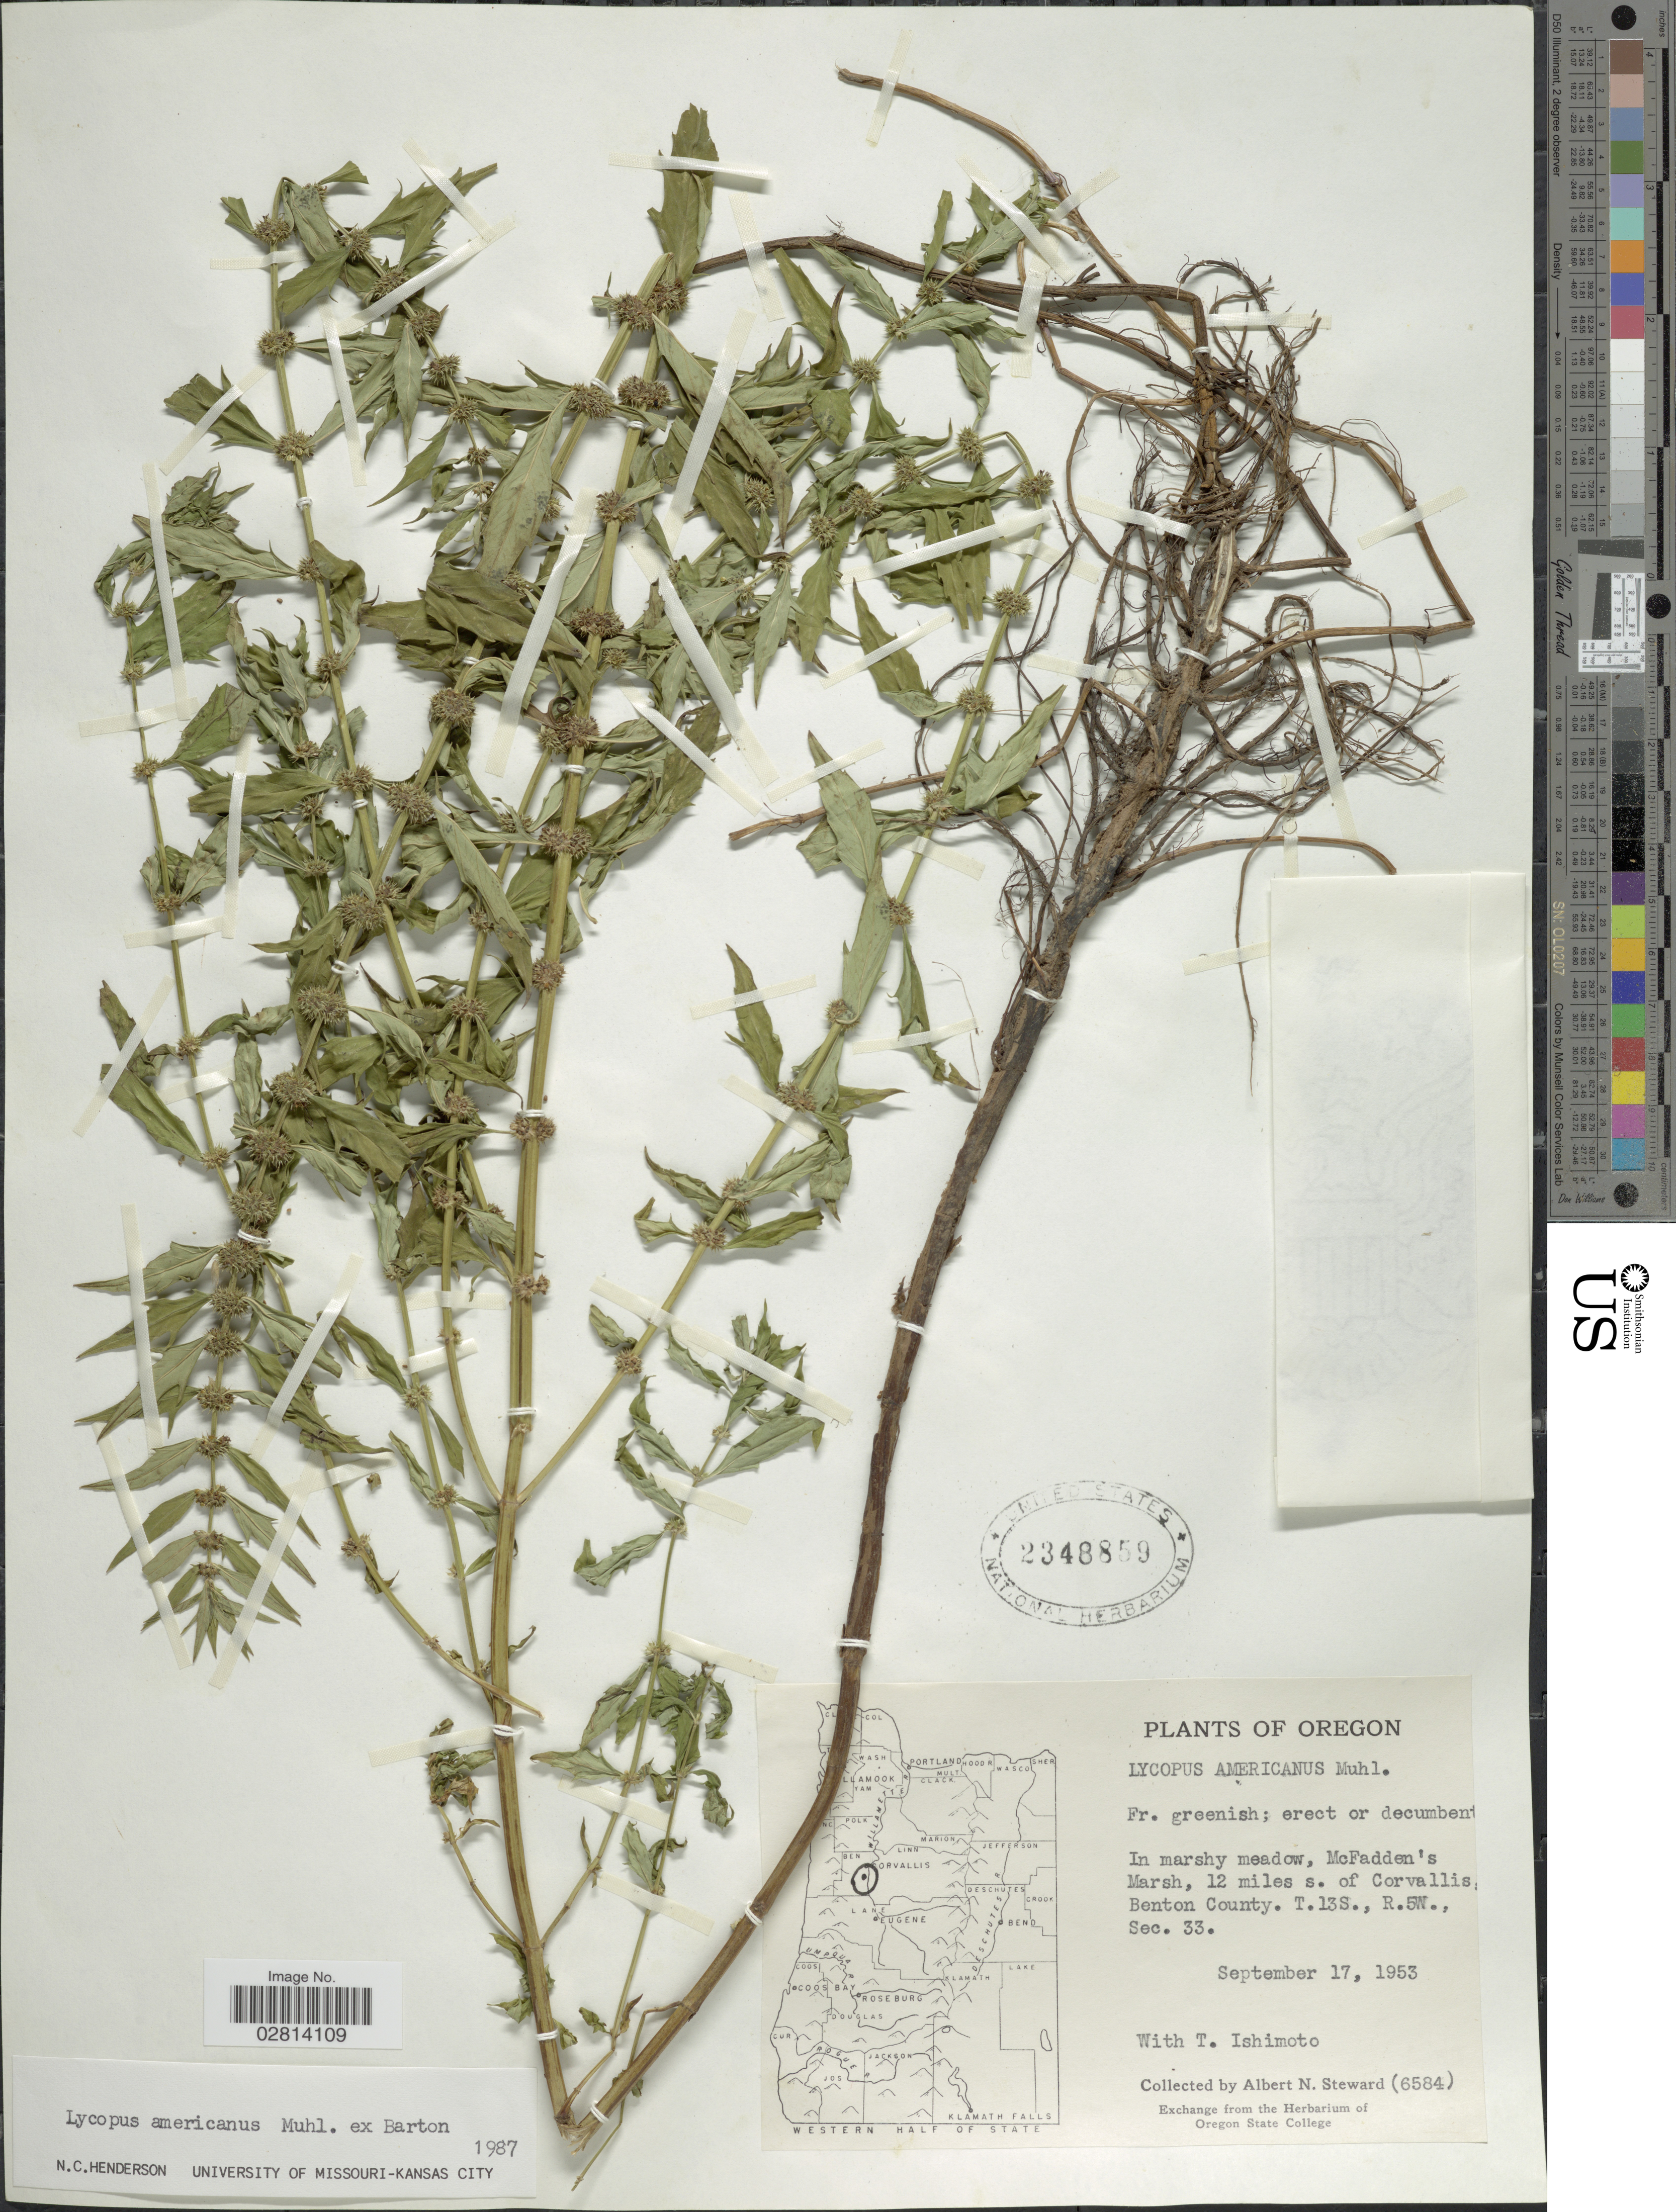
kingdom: Plantae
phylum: Tracheophyta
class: Magnoliopsida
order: Lamiales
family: Lamiaceae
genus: Lycopus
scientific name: Lycopus americanus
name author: Muhl. ex W.P.C. Barton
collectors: A. N. Steward & T. Ishimoto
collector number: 6584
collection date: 1953-09-17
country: United States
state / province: Oregon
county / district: Benton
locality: In marshy meadow, McFadden's Marsh, 12 miles s. of Corvallis, Benton County, T.13S., R.5W., Sec. 33.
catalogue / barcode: US 2348859